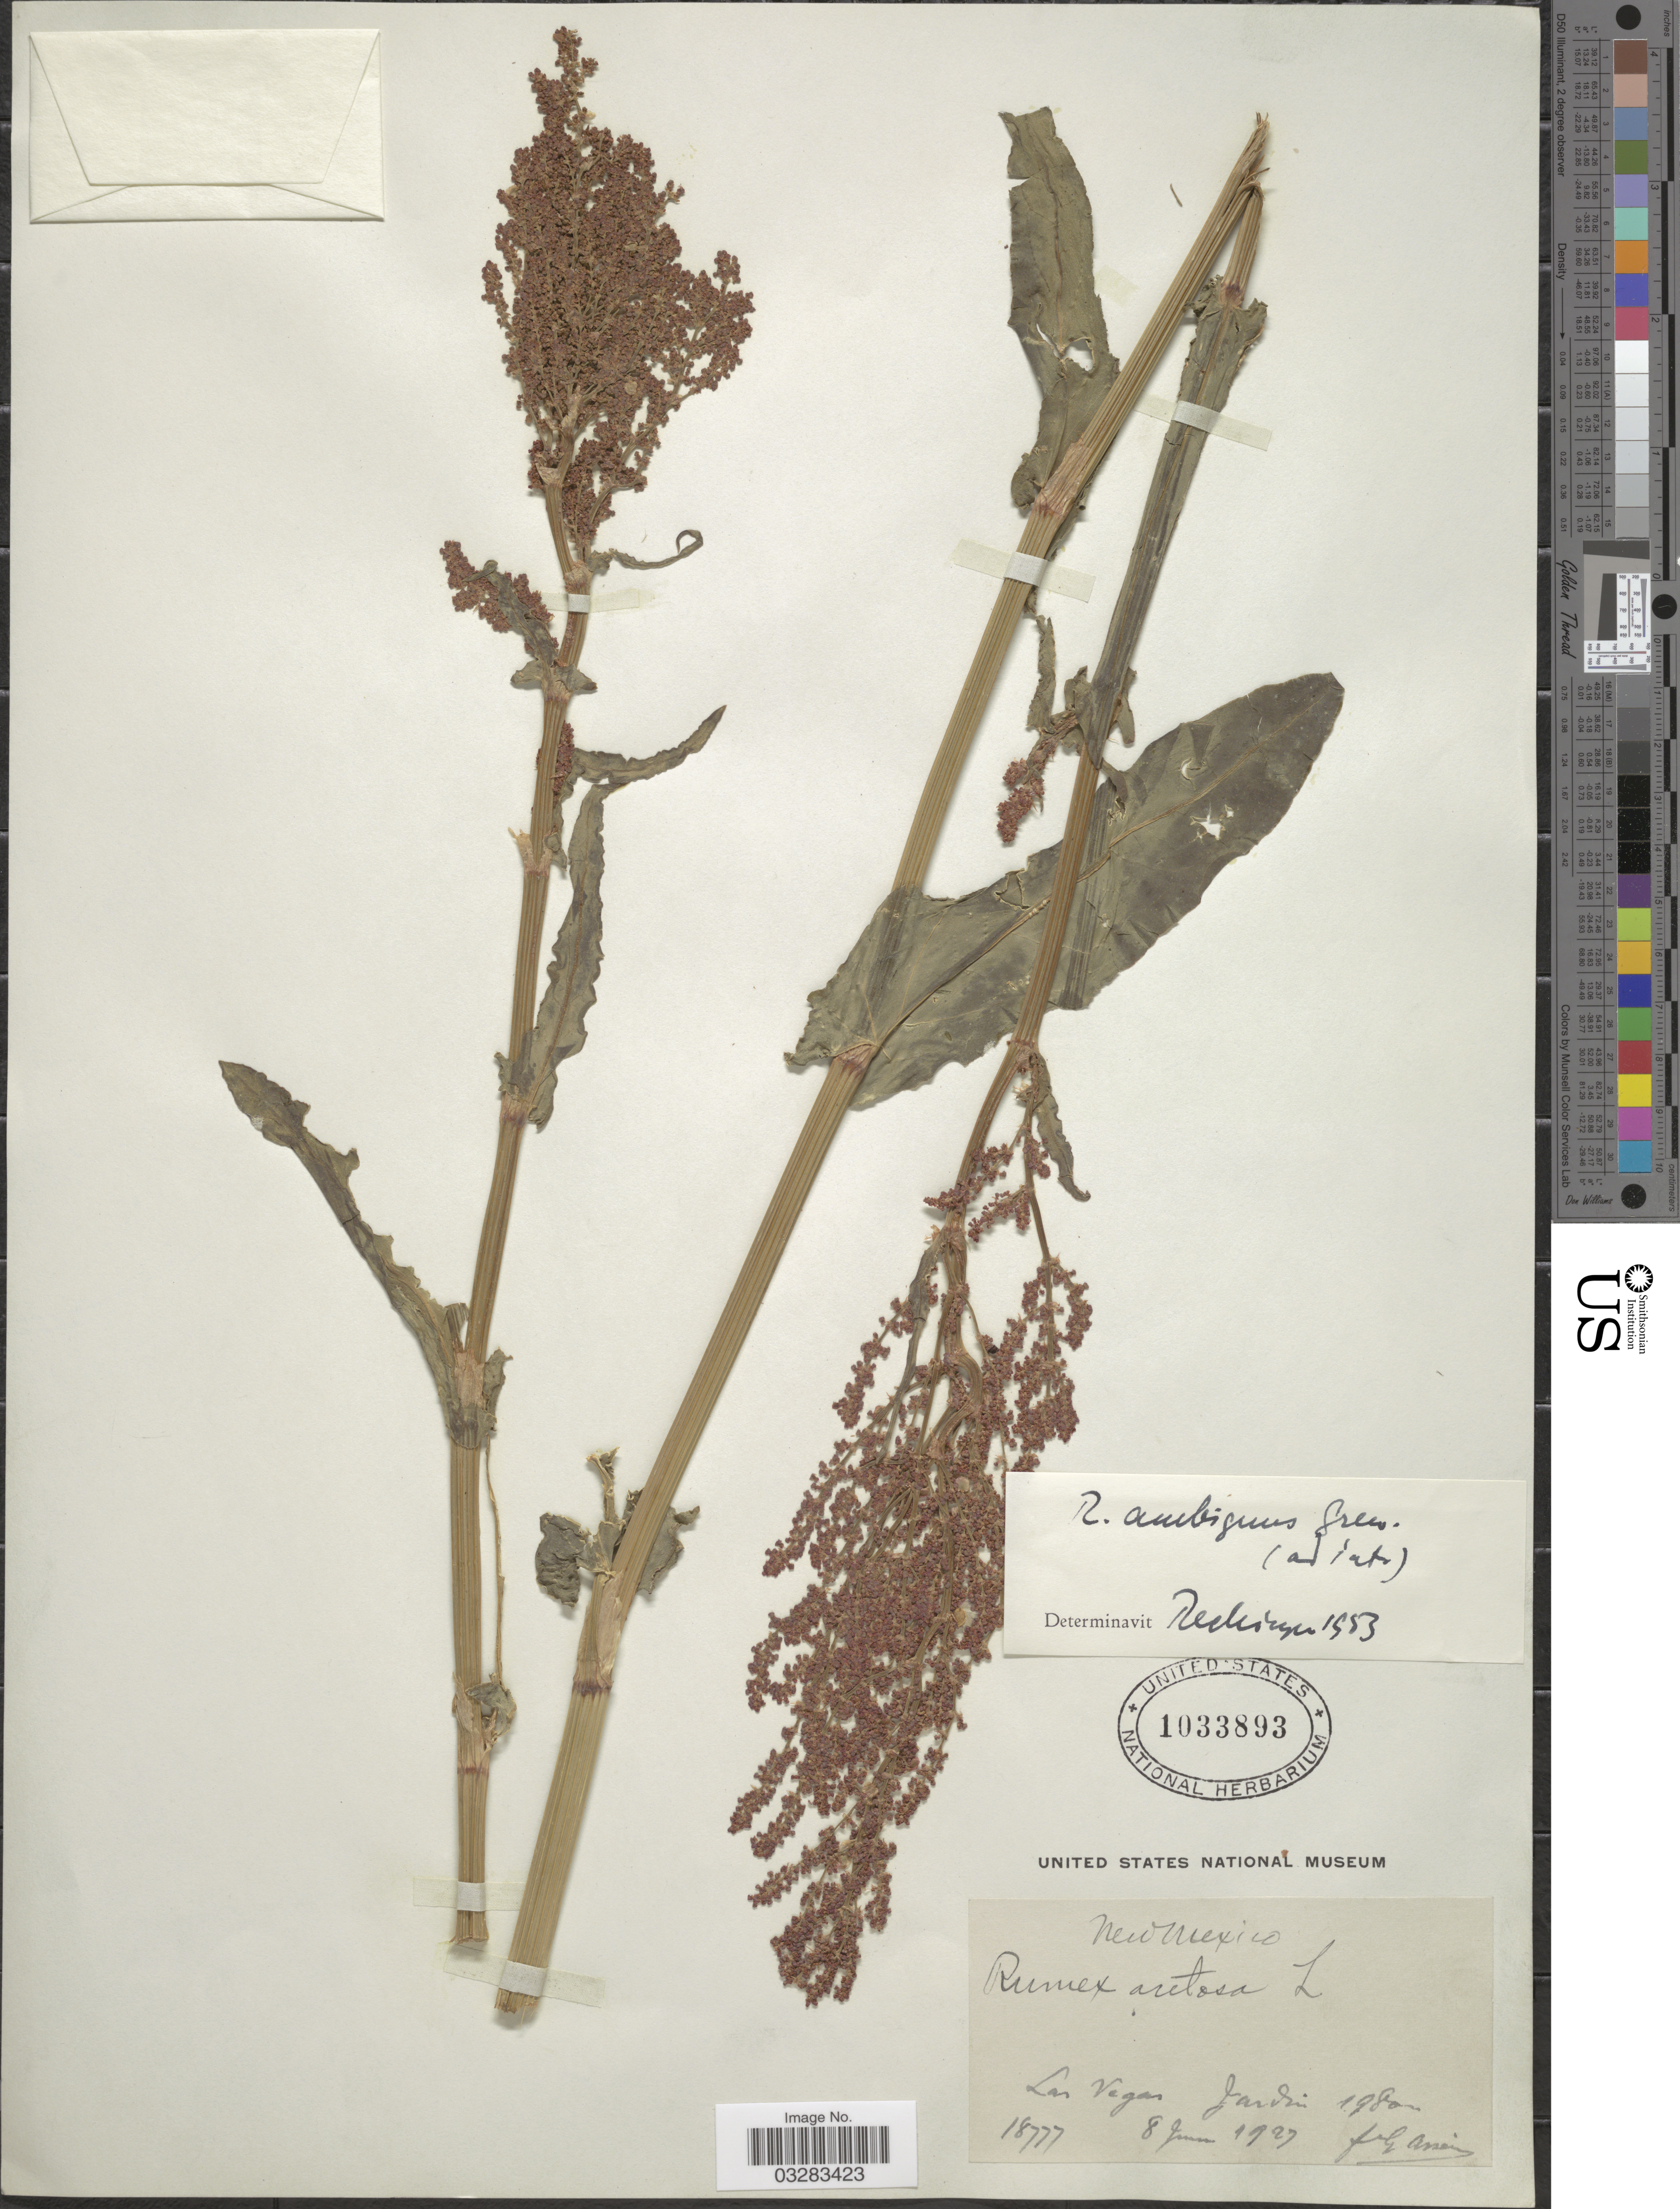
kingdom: Plantae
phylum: Tracheophyta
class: Magnoliopsida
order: Caryophyllales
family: Polygonaceae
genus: Rumex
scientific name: Rumex ambiguus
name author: Gren.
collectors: Bro. G. Arsène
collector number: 18777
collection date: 1927-06-08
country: United States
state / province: New Mexico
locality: Las Vegas Jardin.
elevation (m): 1980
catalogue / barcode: US 1033893